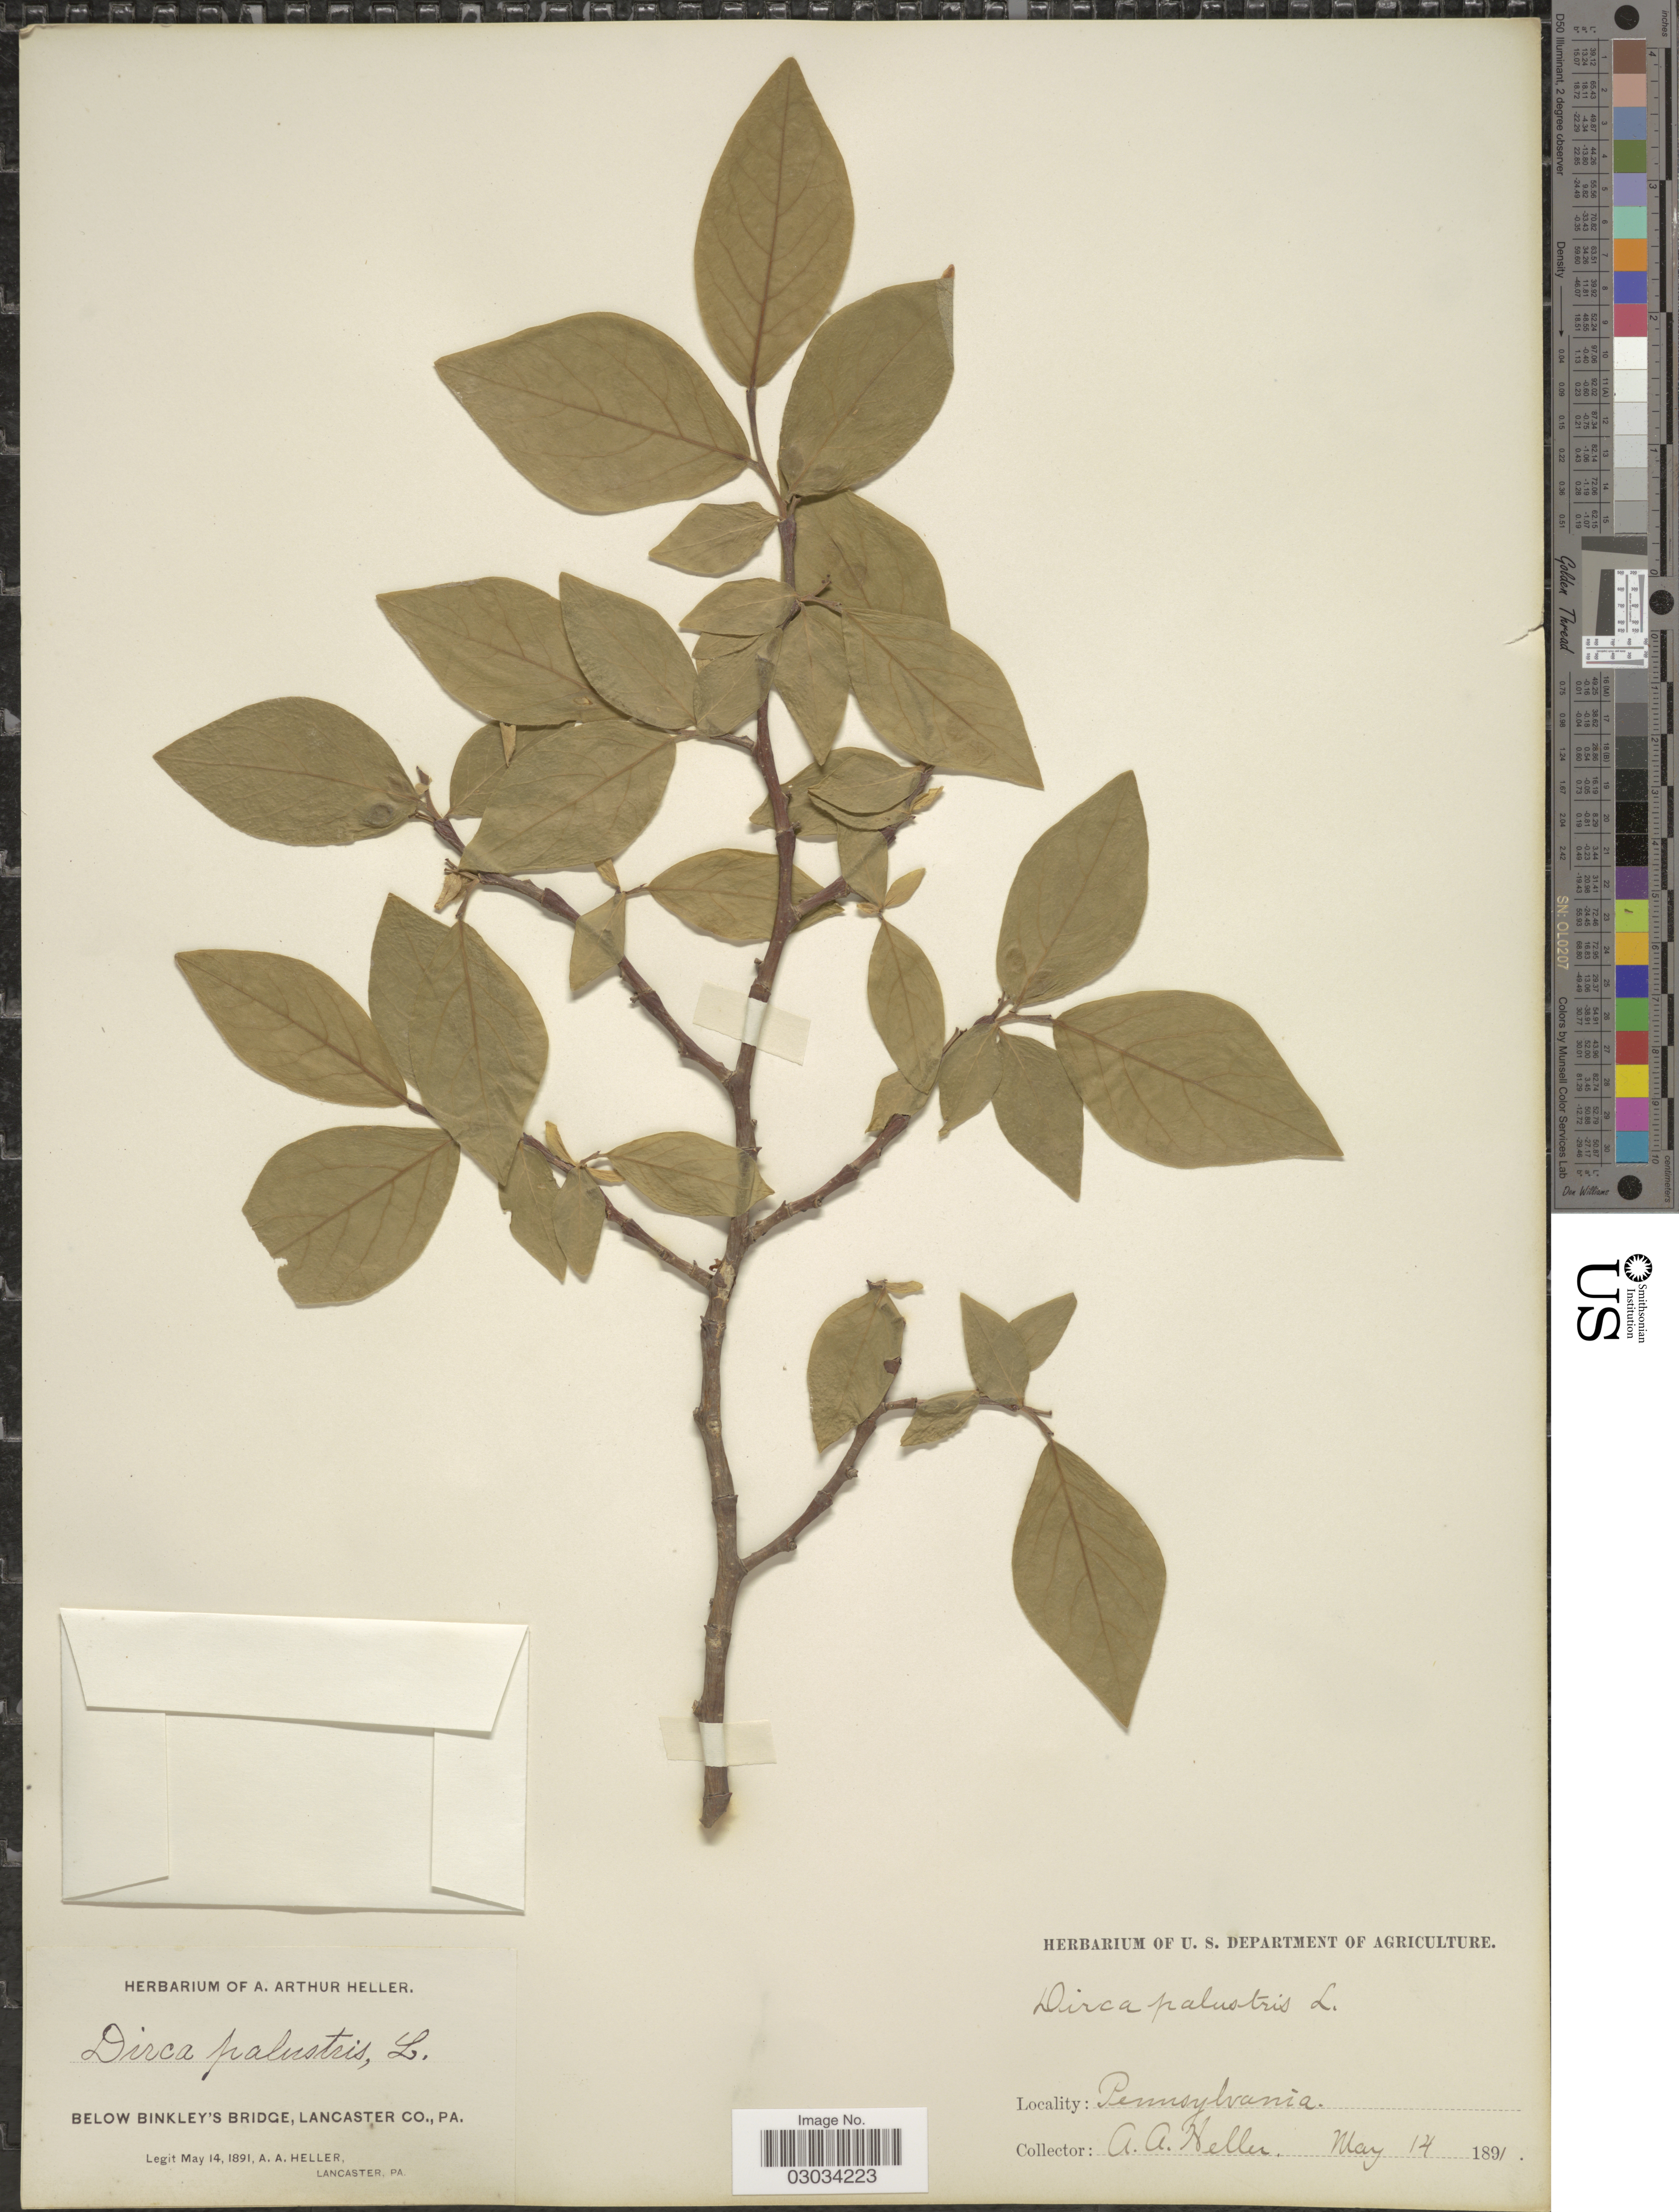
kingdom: Plantae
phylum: Tracheophyta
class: Magnoliopsida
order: Malvales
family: Thymelaeaceae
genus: Dirca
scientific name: Dirca palustris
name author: L.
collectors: A. A. Heller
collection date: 1891-05-14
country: United States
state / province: Pennsylvania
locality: Below Binkley's Bridge, Lancaster Co.